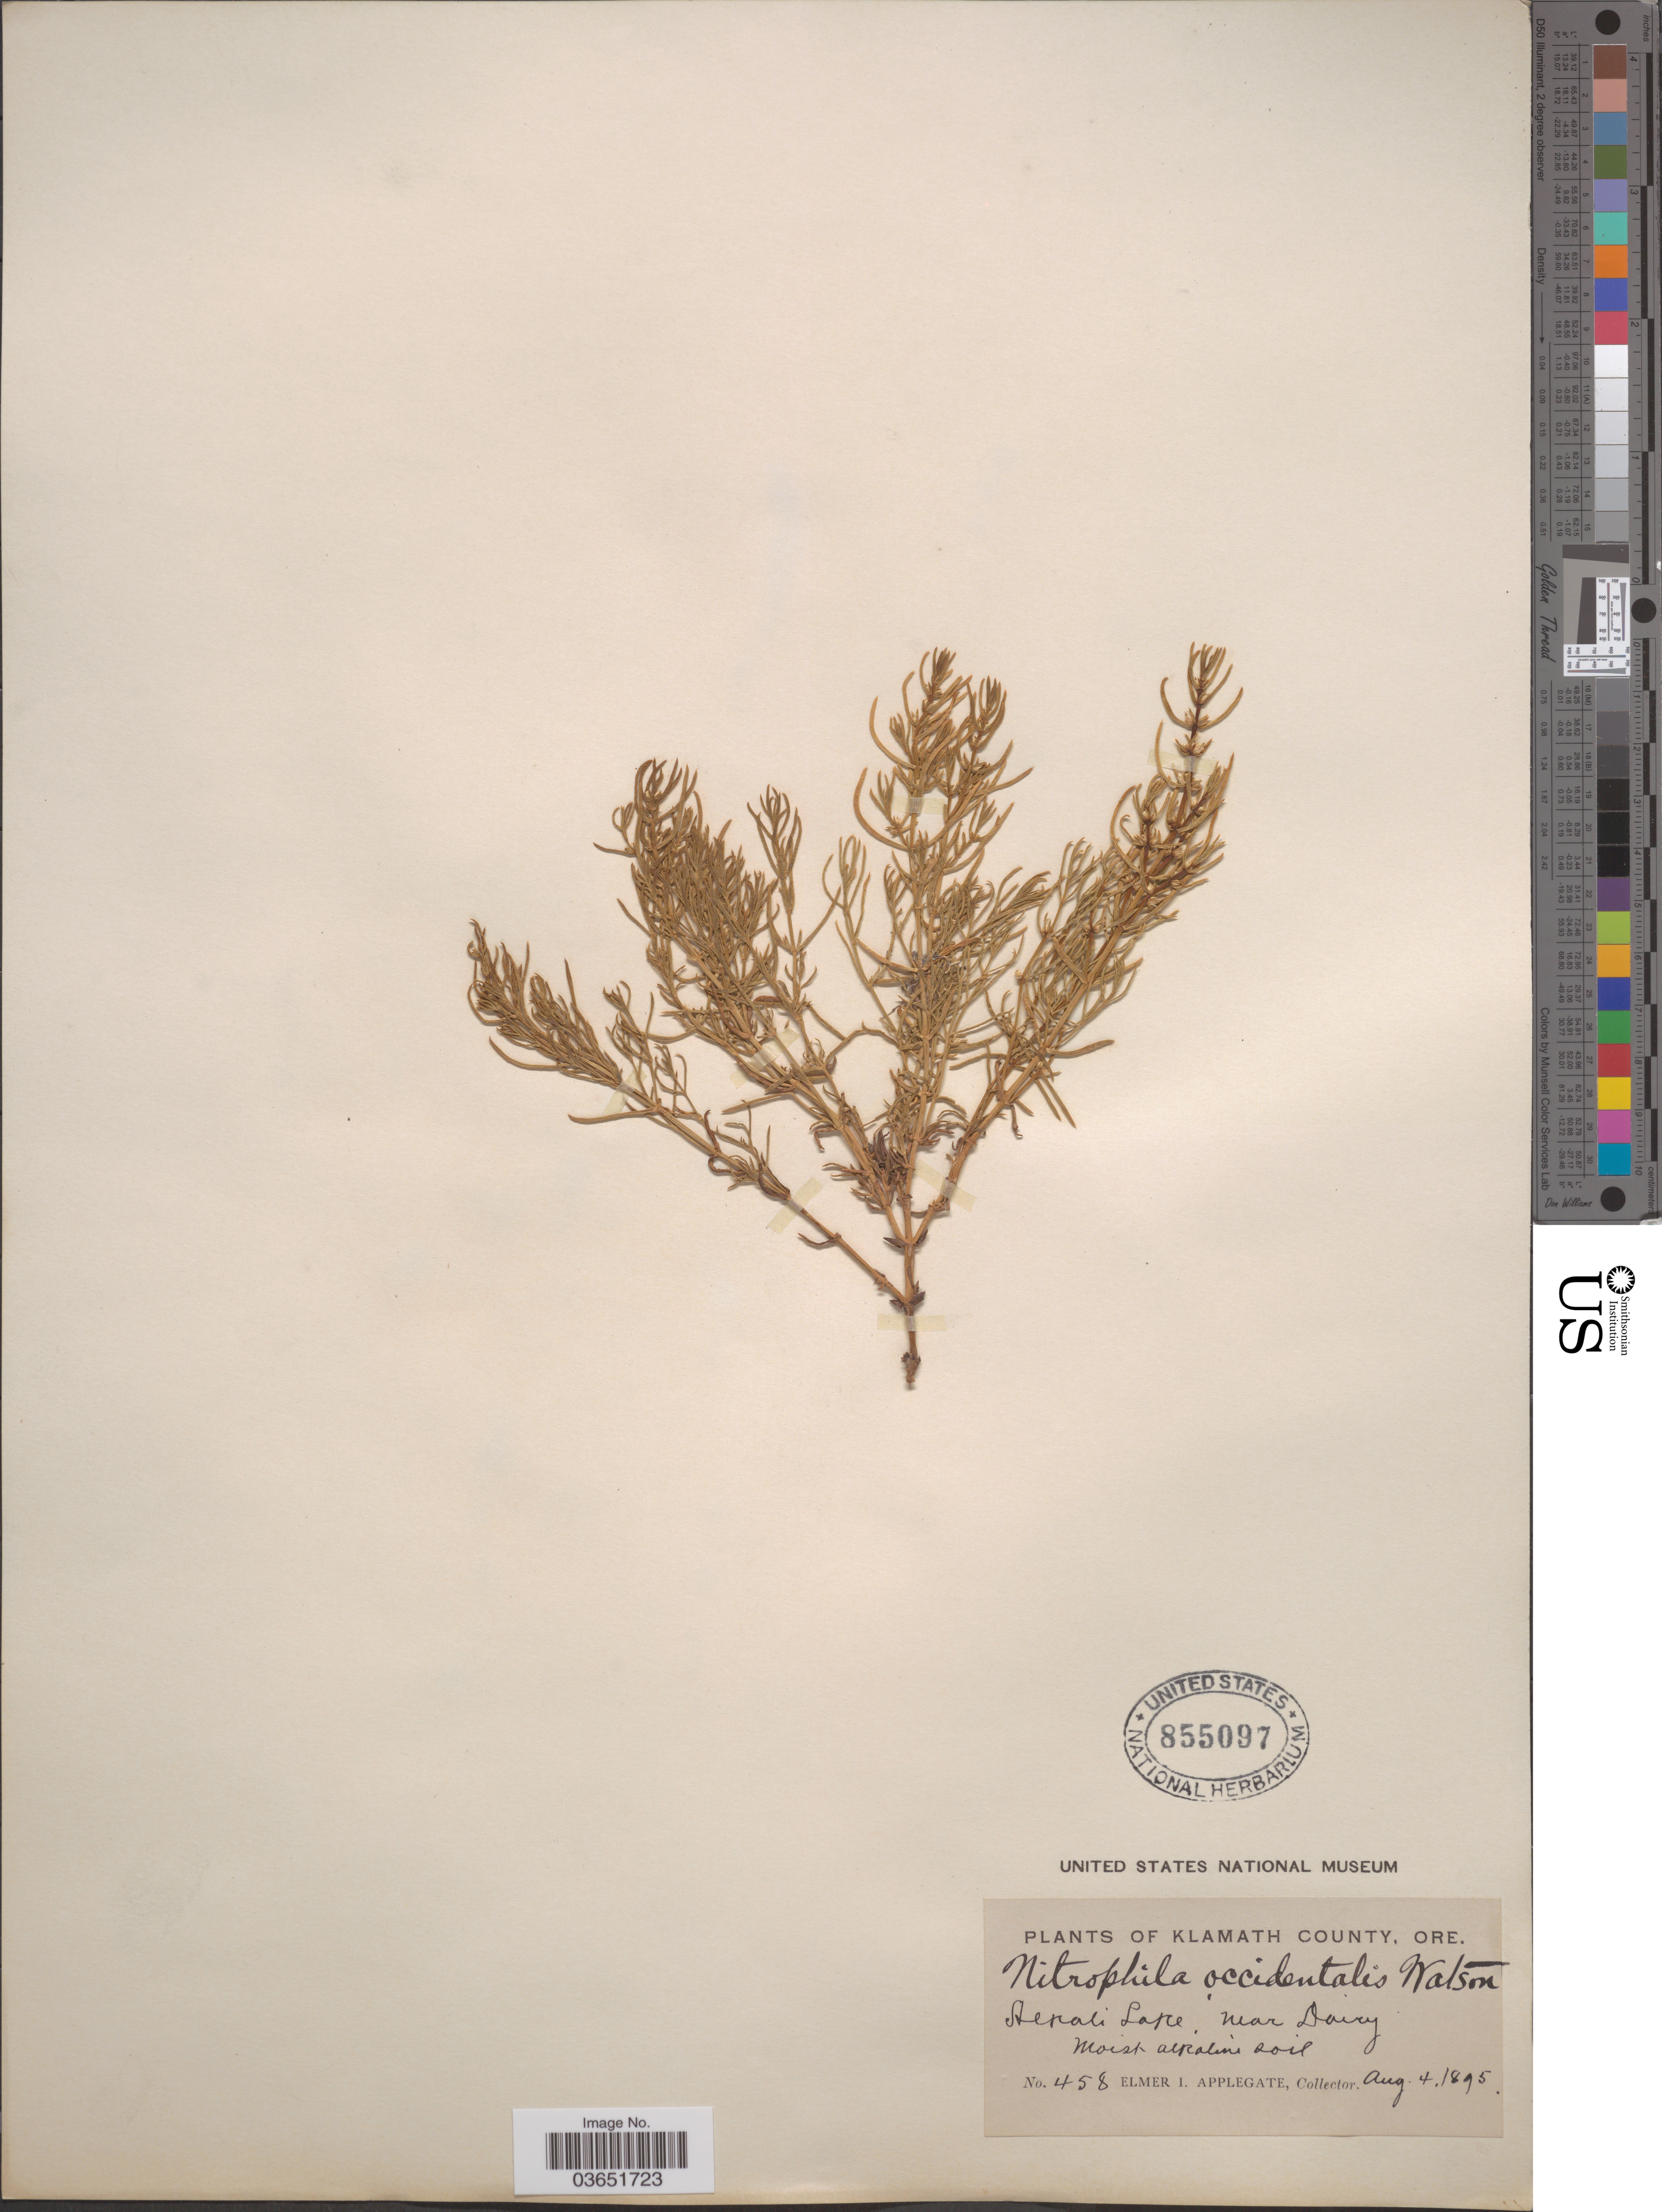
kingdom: Plantae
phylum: Tracheophyta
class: Magnoliopsida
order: Caryophyllales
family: Amaranthaceae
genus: Nitrophila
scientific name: Nitrophila occidentalis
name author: (Moq.) S. Watson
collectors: E. I. Applegate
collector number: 458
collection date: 1895-08-04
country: United States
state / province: Oregon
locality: Klamath County. Alkali Lake, near Dairy.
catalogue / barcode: US 855097